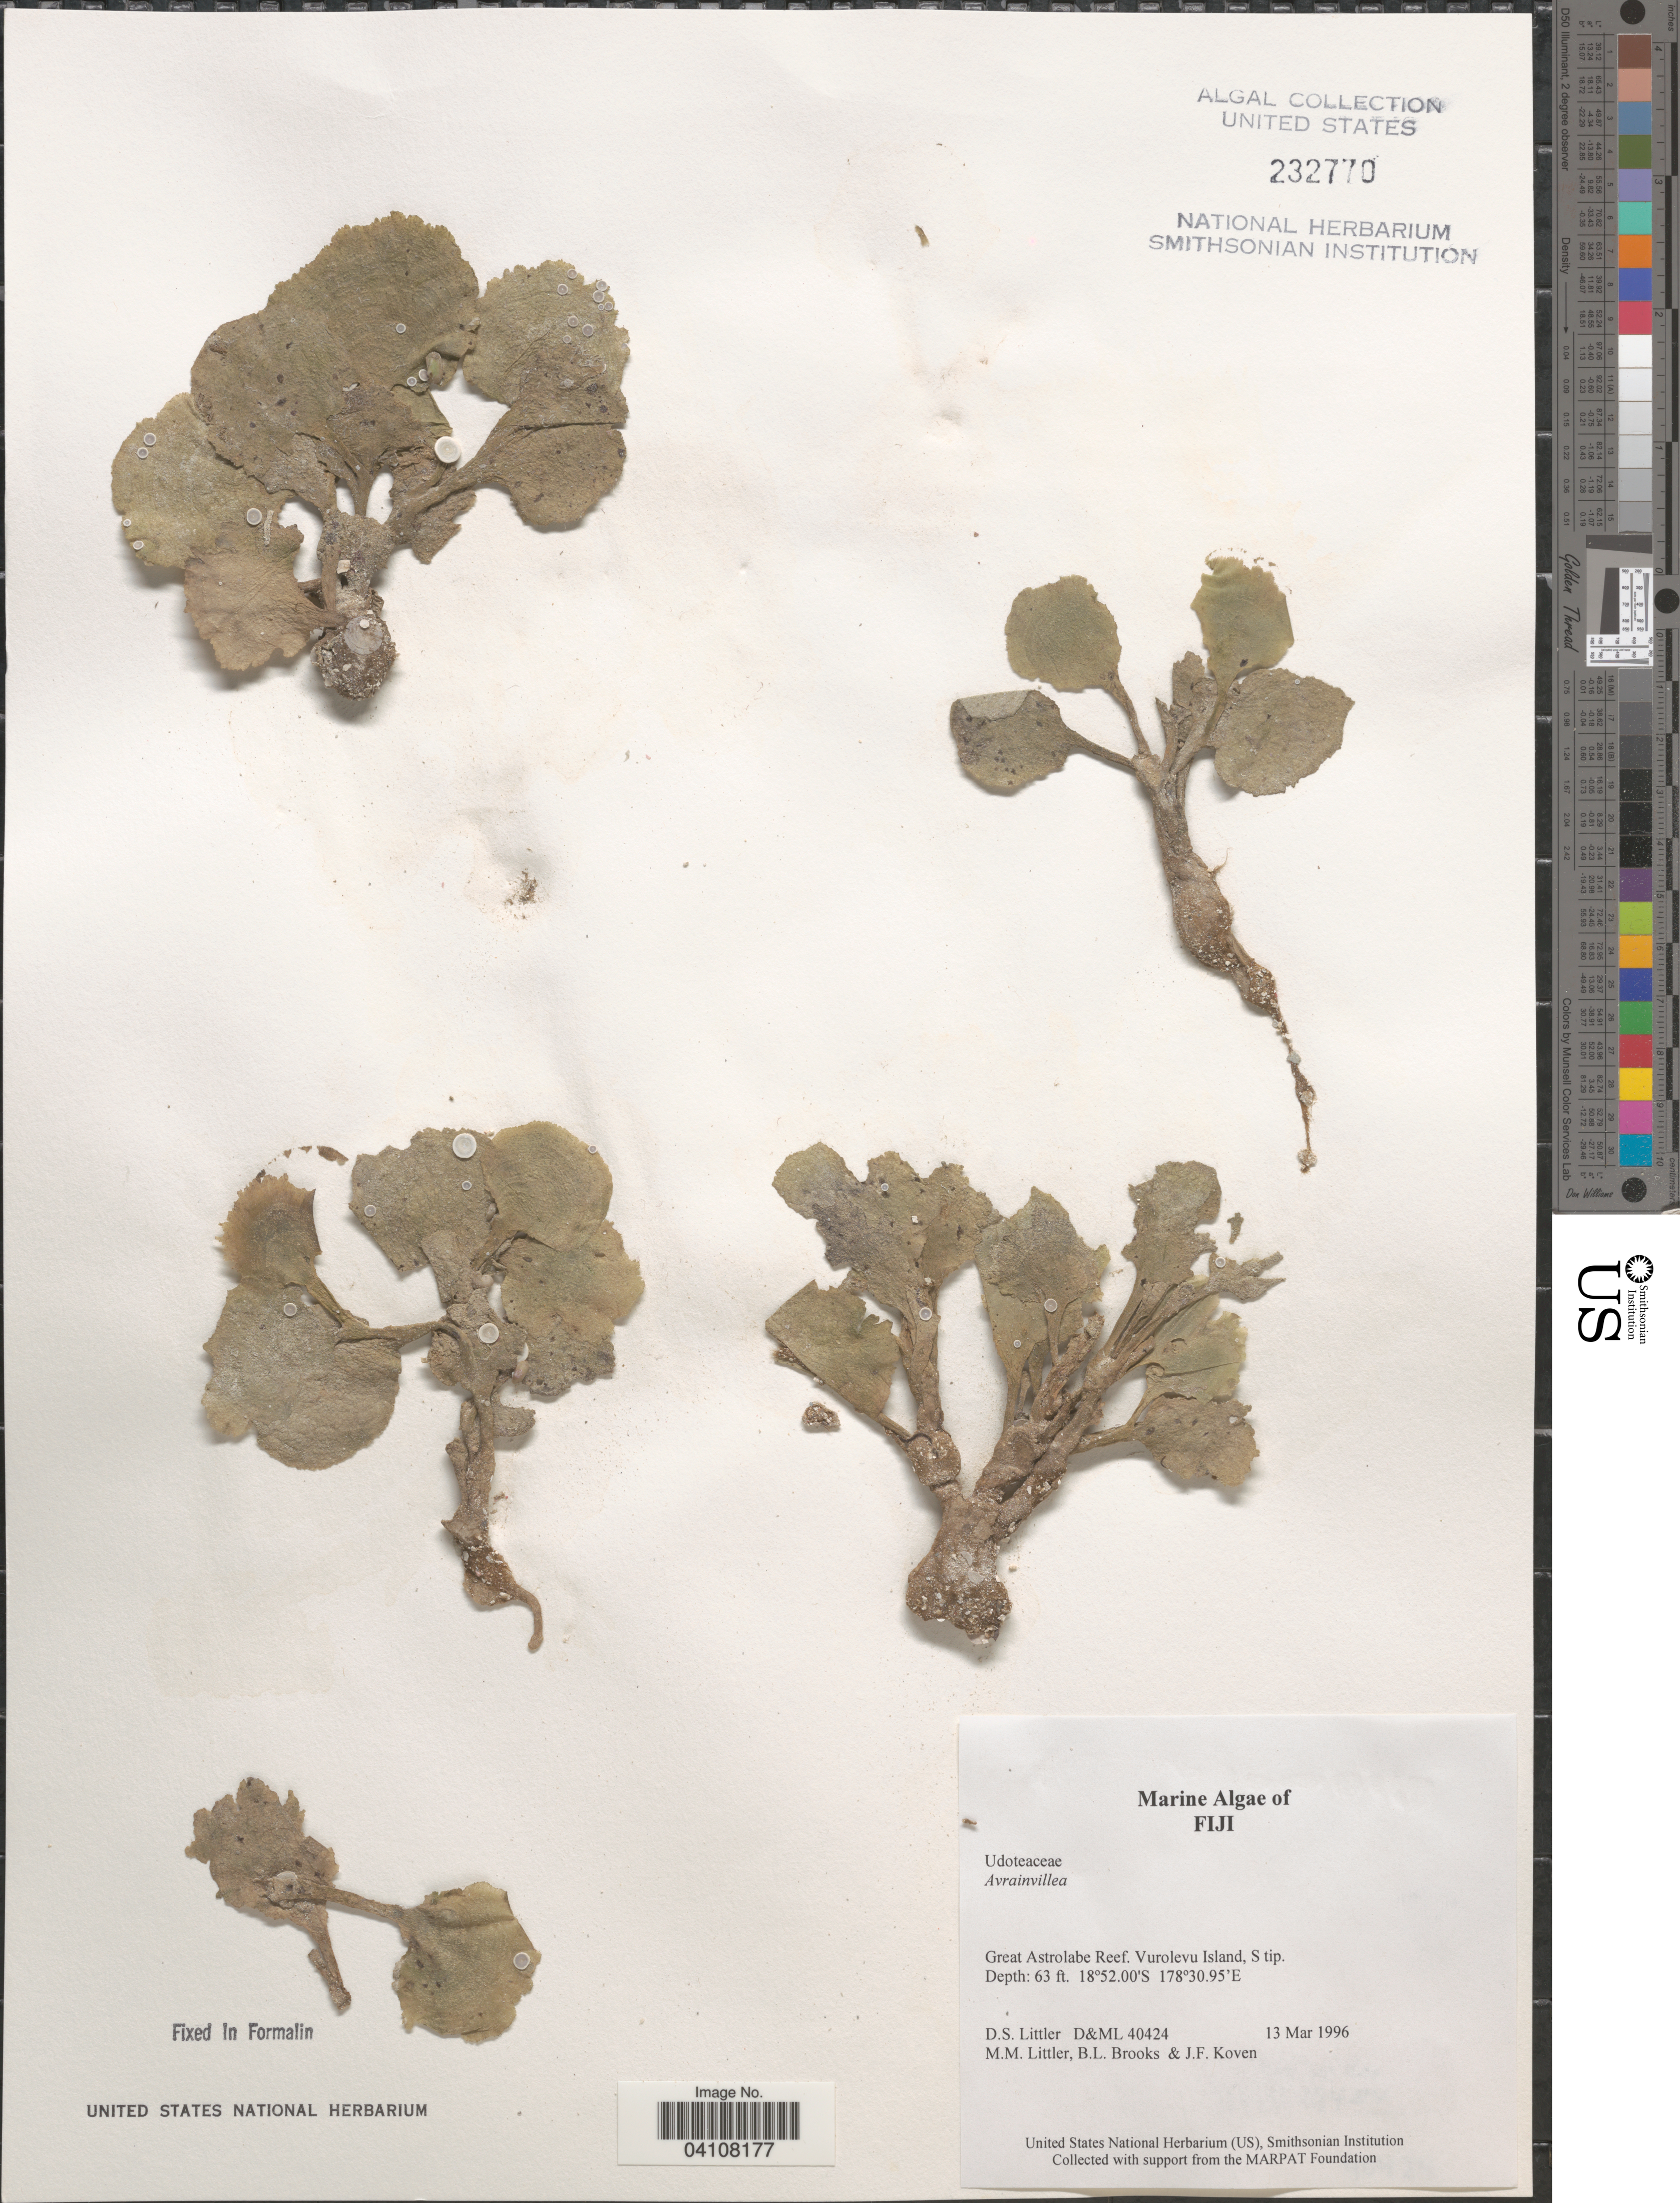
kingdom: Plantae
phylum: Chlorophyta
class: Ulvophyceae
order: Bryopsidales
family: Dichotomosiphonaceae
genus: Avrainvillea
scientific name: Avrainvillea sp.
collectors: D. S. Littler, B. Brooks & J. Koven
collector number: D&ML40424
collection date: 1996-03-13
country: Fiji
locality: Great Astrolabe Reef. Vurolevu Island, S tip.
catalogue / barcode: US 232770